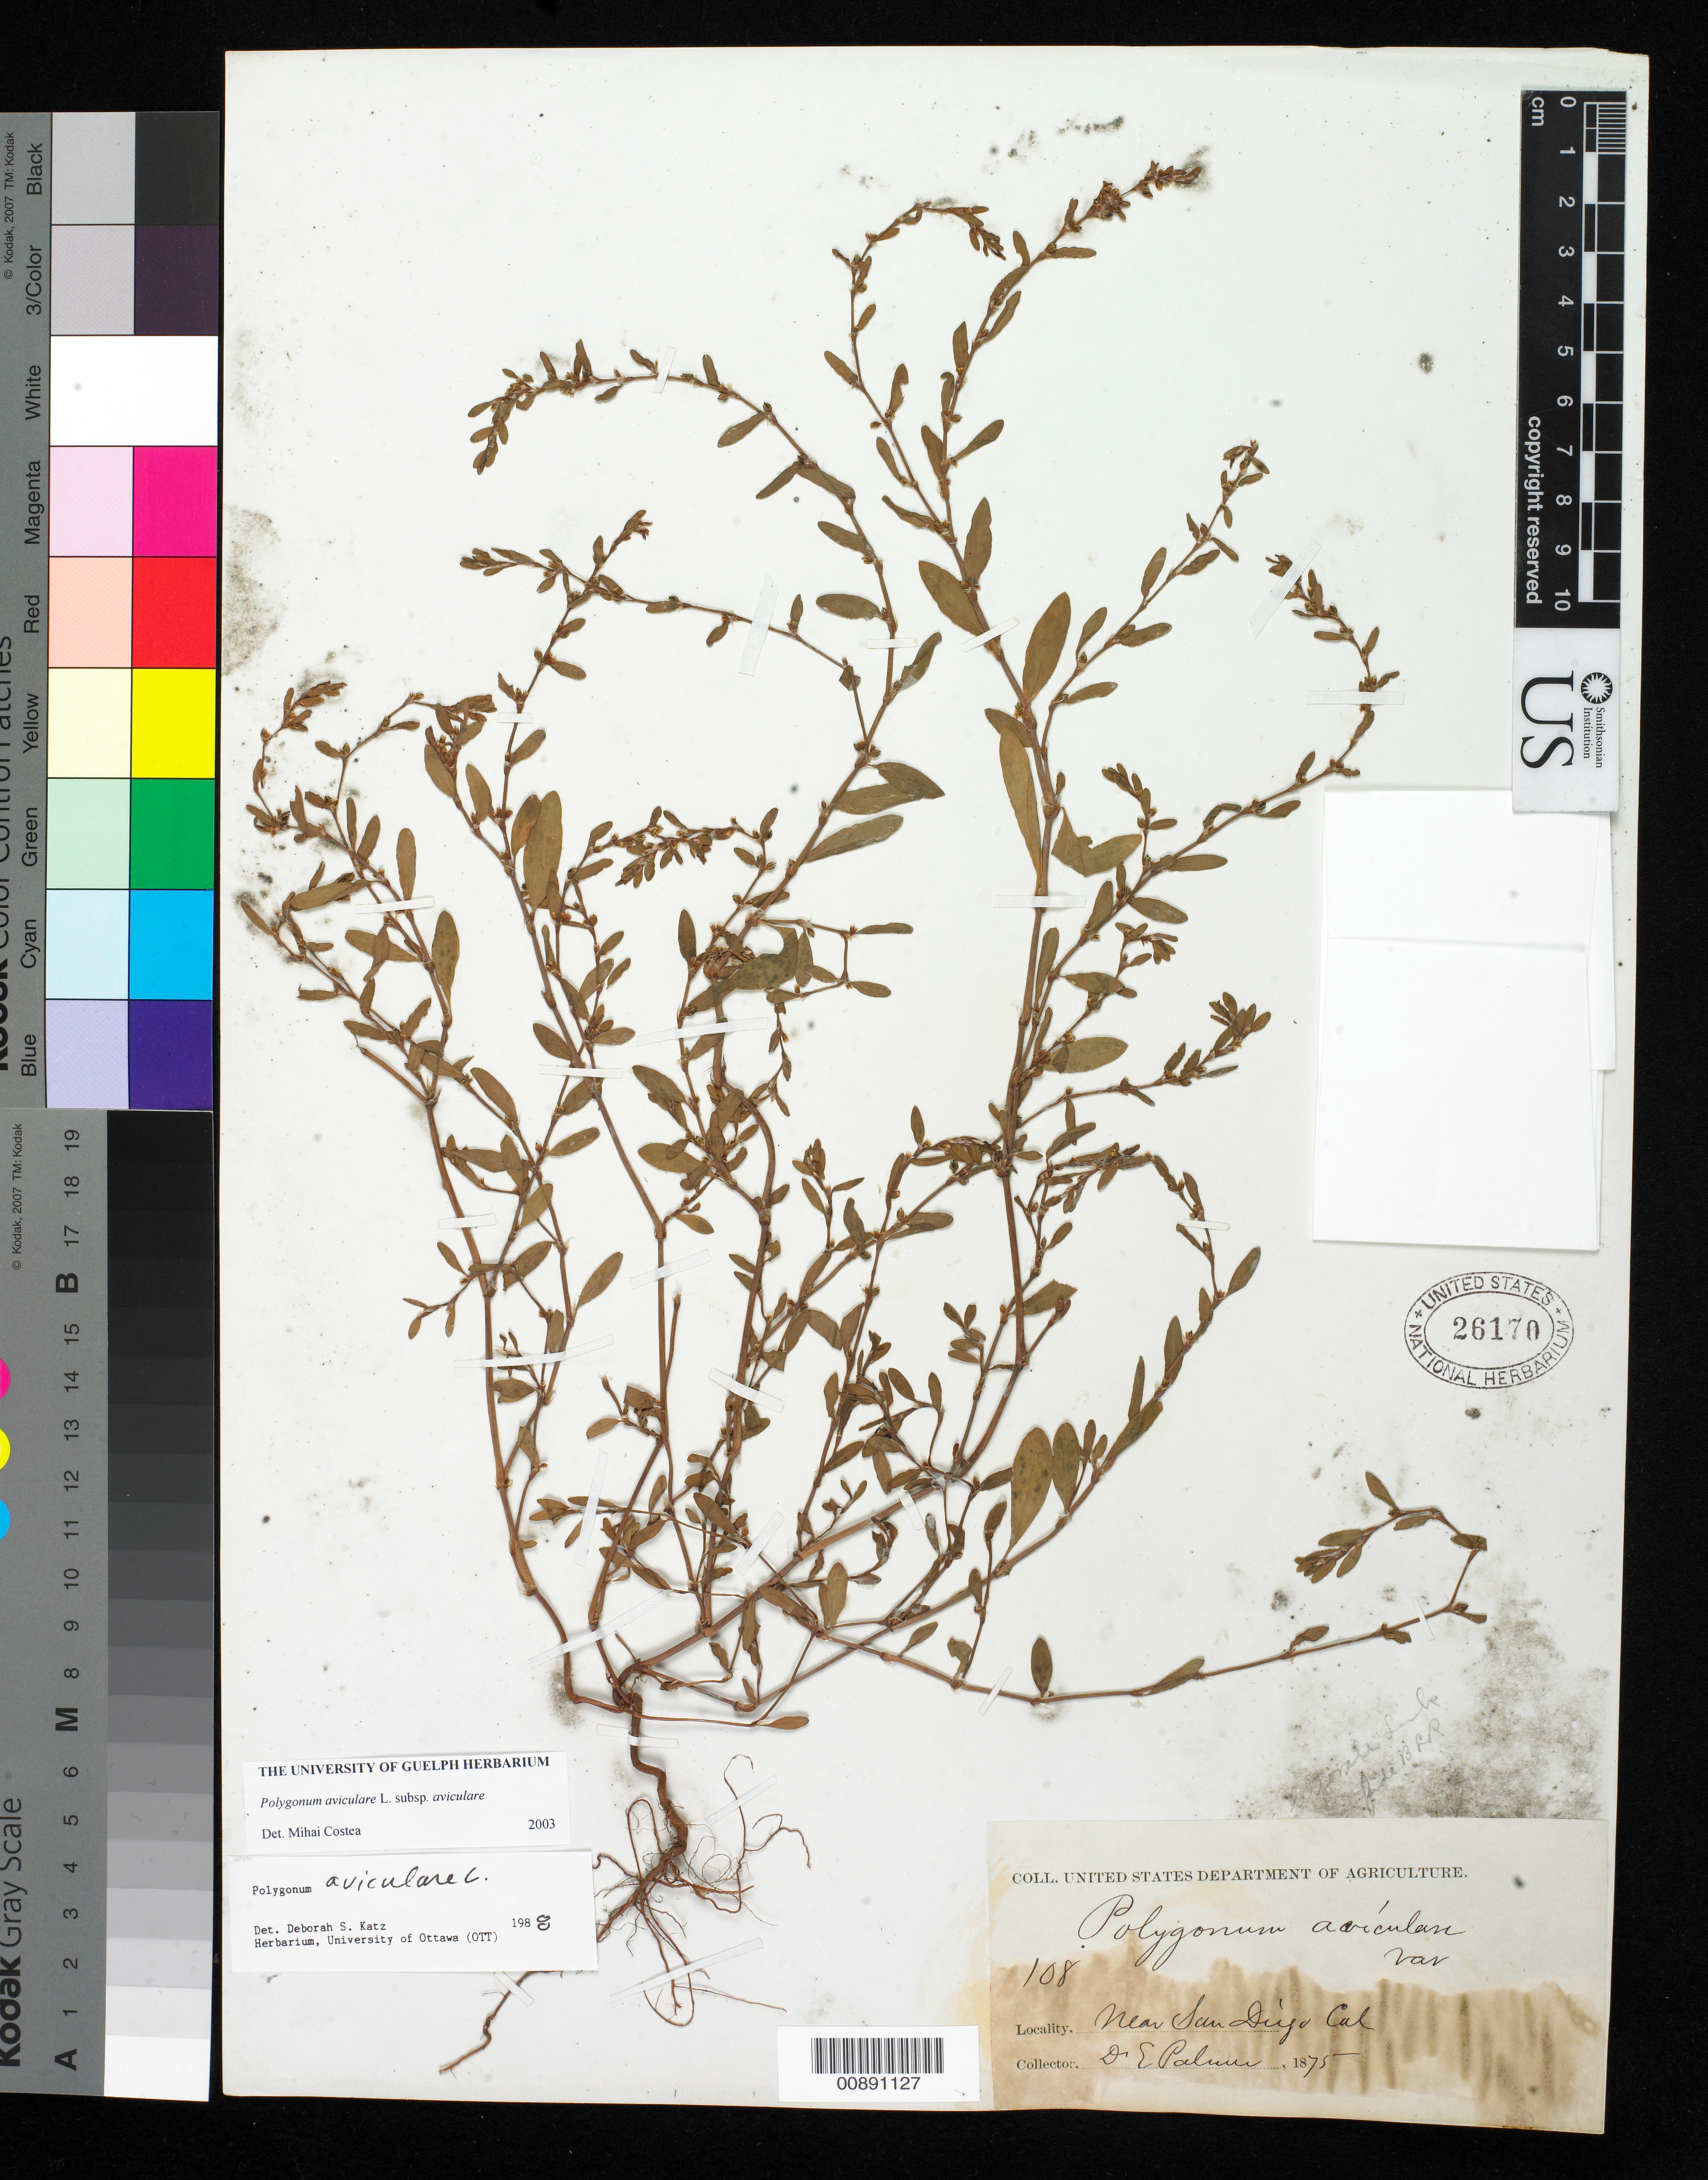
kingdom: Plantae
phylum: Tracheophyta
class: Magnoliopsida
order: Caryophyllales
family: Polygonaceae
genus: Polygonum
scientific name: Polygonum aviculare subsp. aviculare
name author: L.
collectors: E. Palmer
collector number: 108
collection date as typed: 1875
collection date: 1875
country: United States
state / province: California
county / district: San Diego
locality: Near San Diego, California.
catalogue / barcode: US 26170